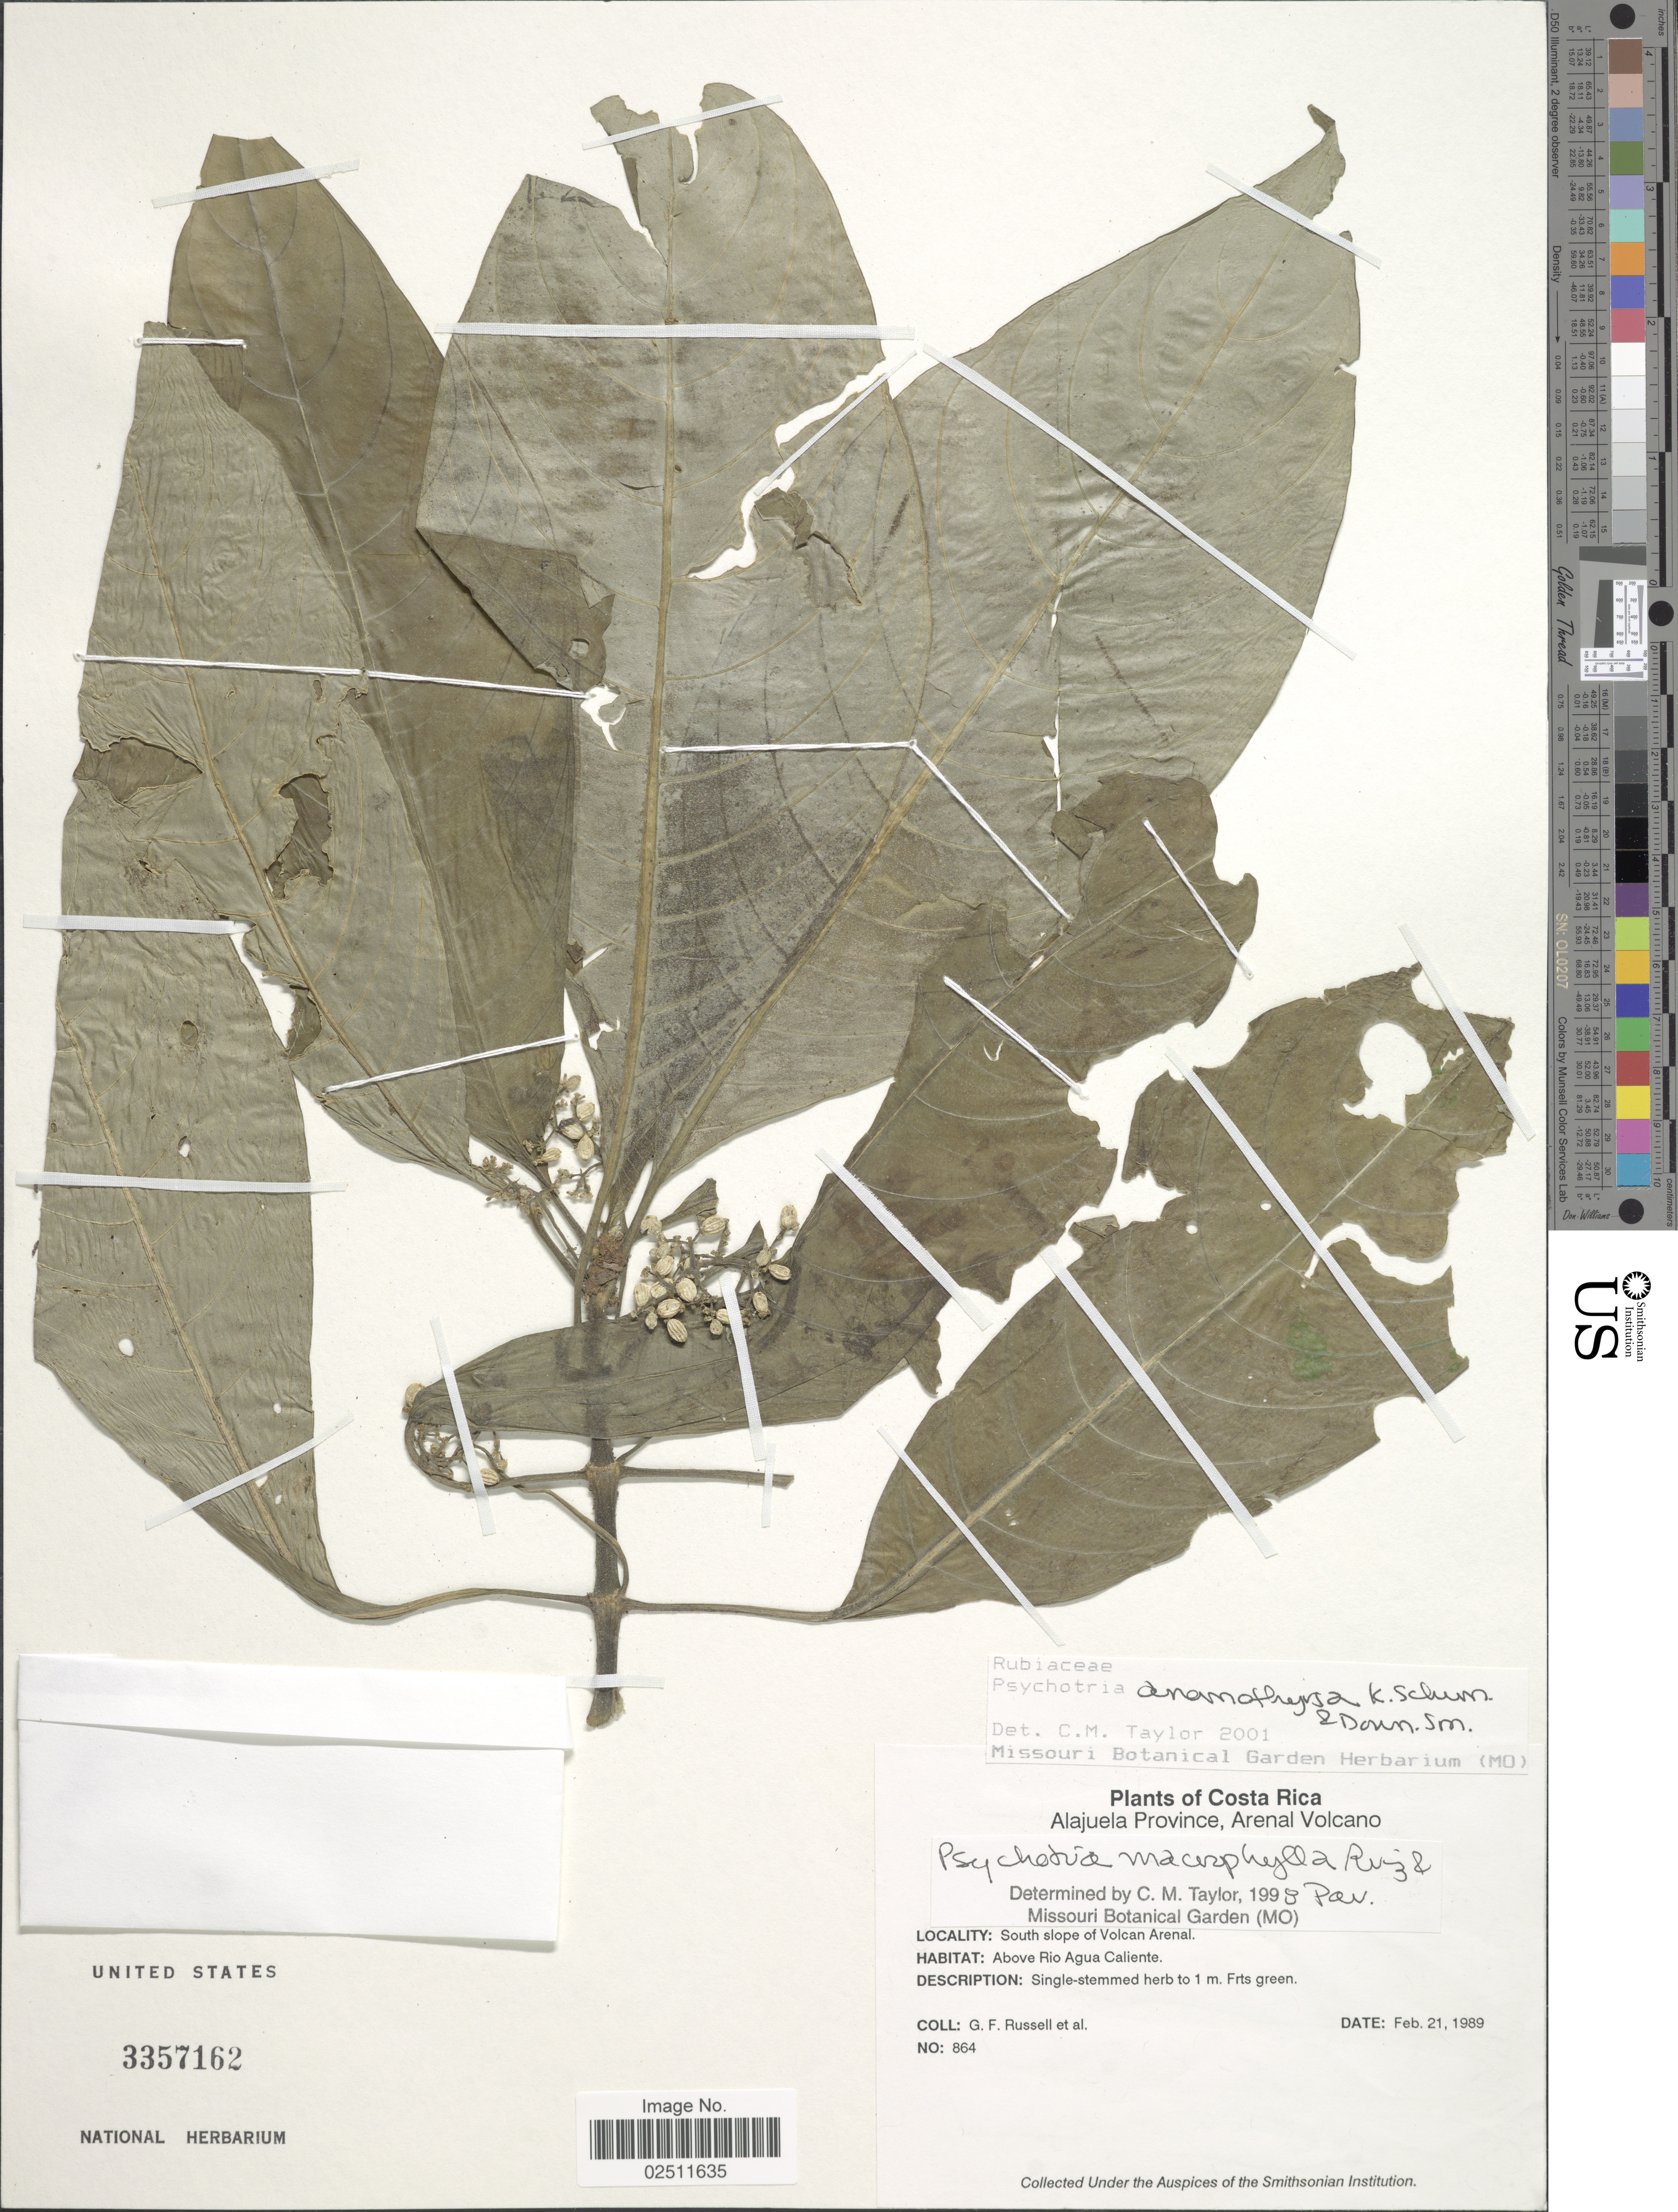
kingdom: Plantae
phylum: Tracheophyta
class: Magnoliopsida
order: Gentianales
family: Rubiaceae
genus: Psychotria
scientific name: Psychotria anomothyrsa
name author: K. Schum. & Donn. Sm. in Donn. Sm.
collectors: G. Russell & et al.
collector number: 864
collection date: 1989-02-21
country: Costa Rica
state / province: Alajuela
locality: Arenal Volcano. South slope of Volcan Arenal. Above Rio Agua Caliente.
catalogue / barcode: US 3357162